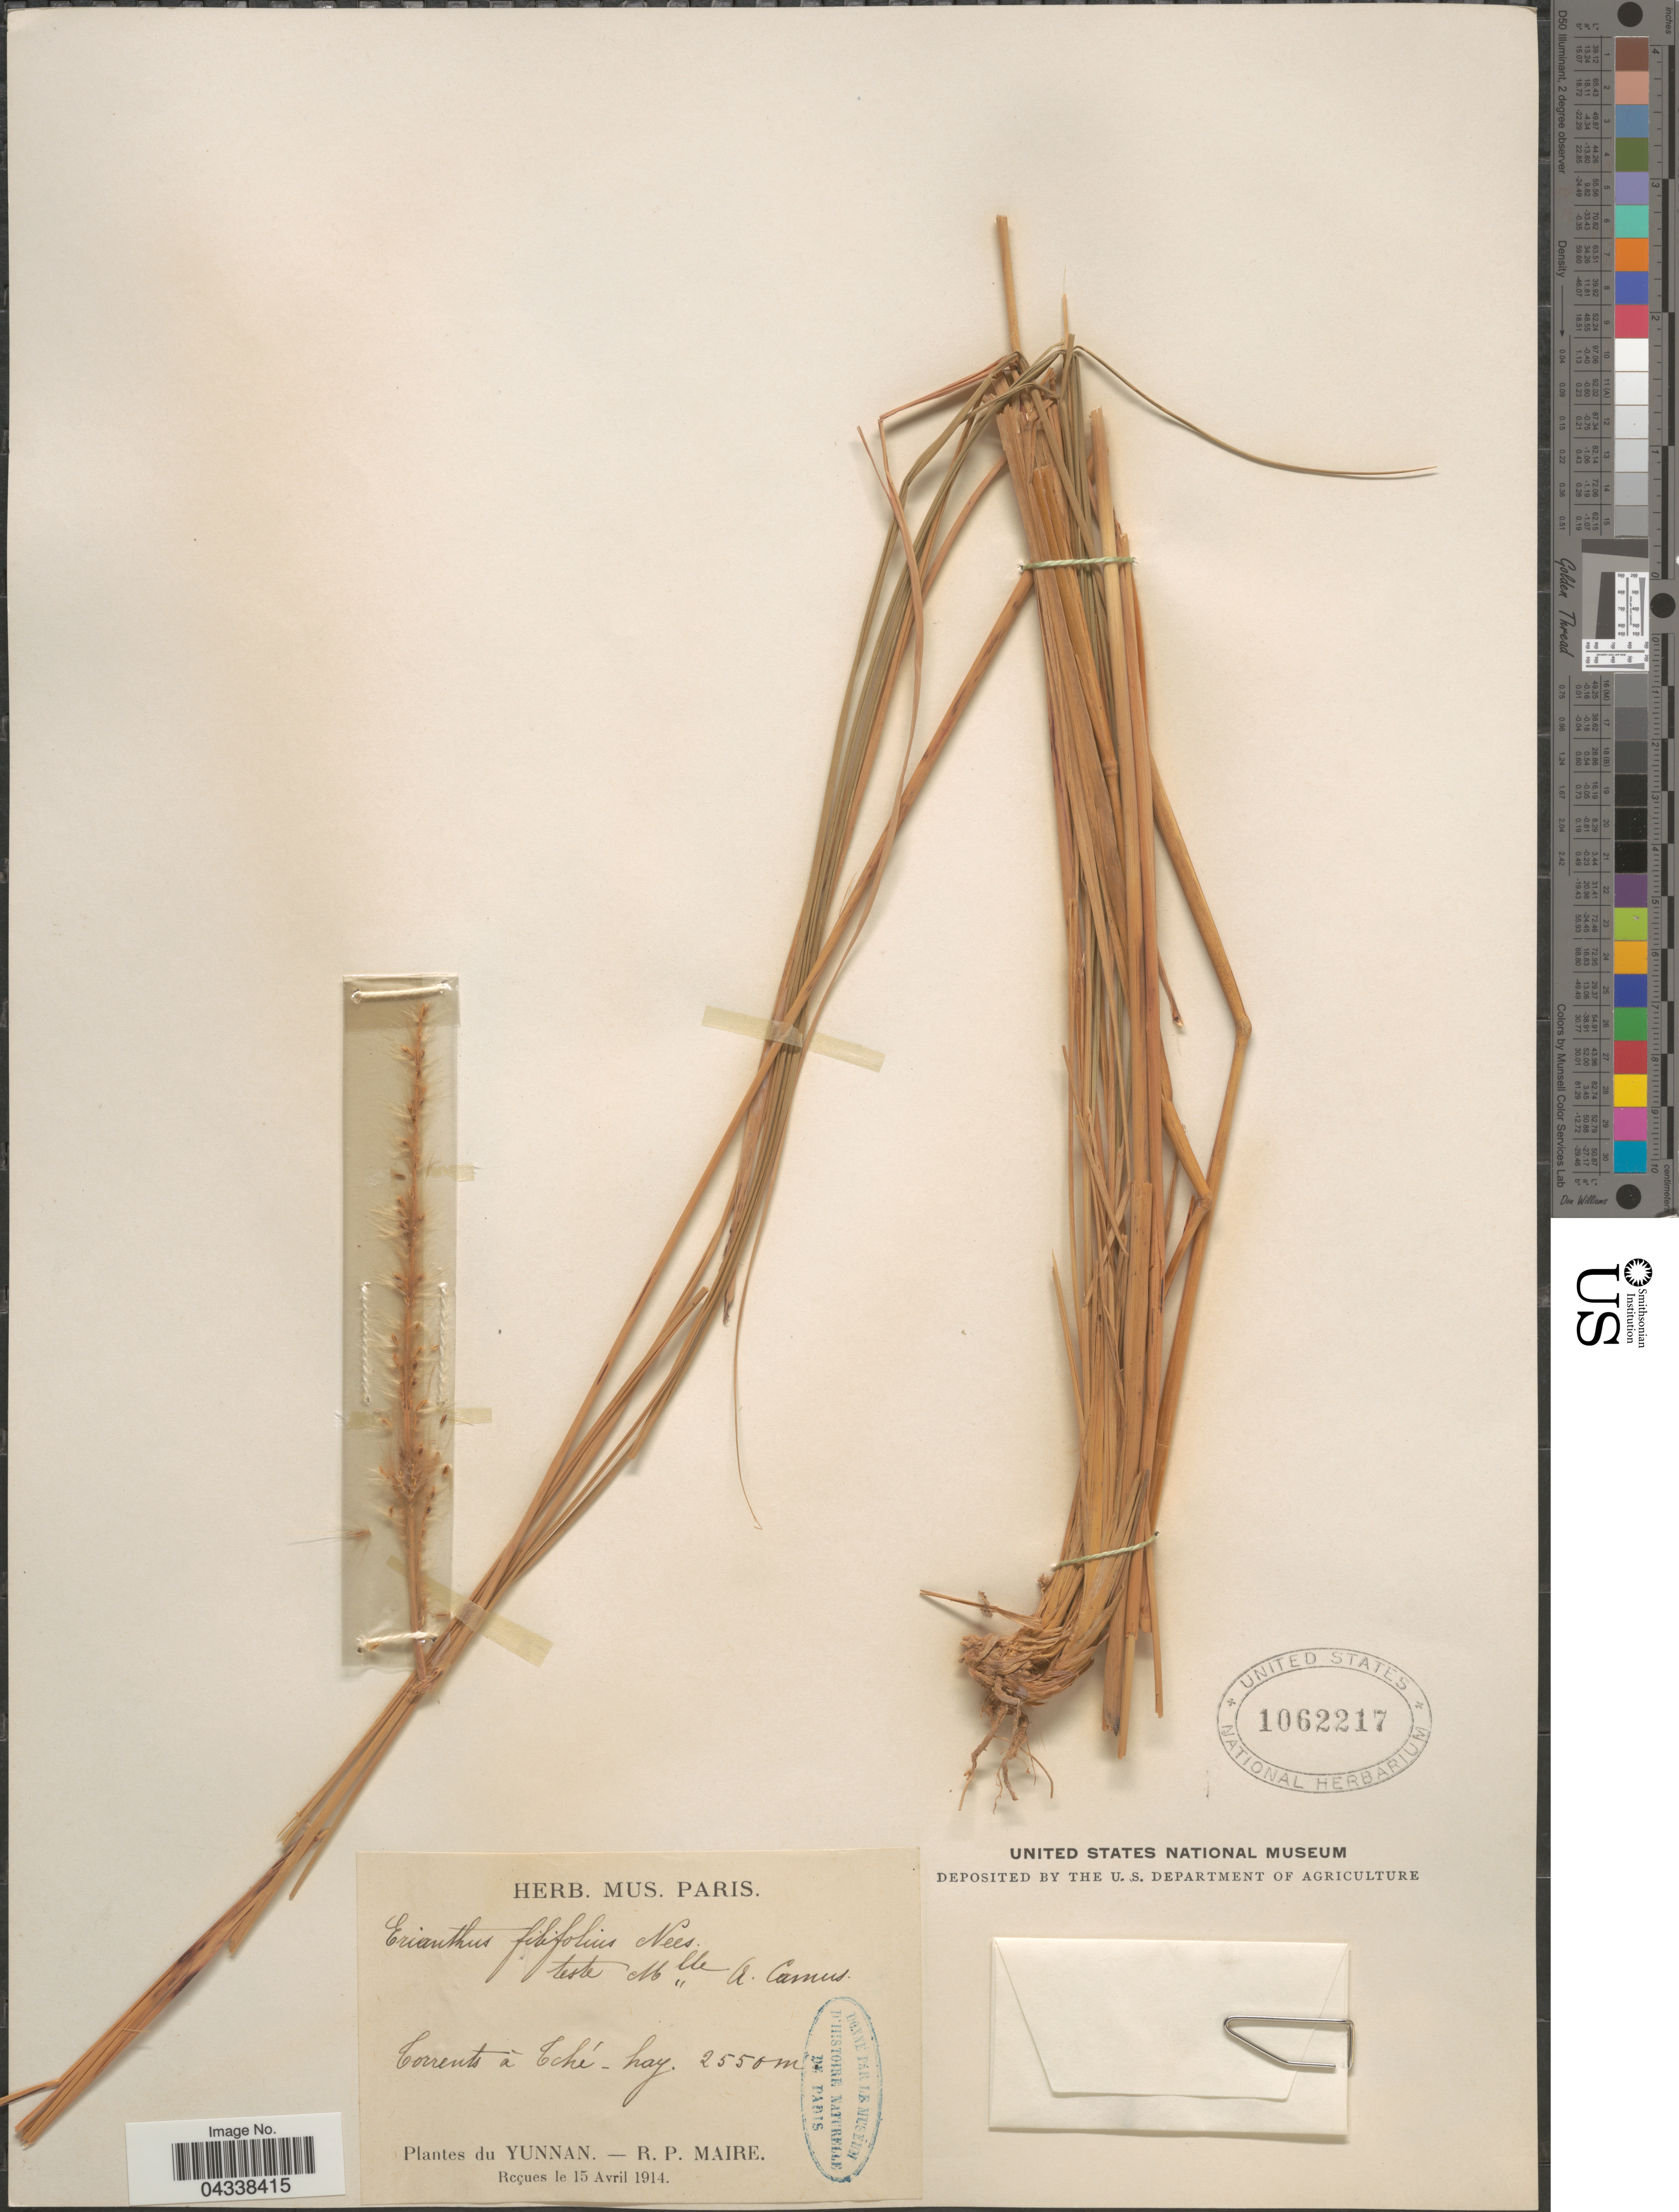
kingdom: Plantae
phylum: Tracheophyta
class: Liliopsida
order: Poales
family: Poaceae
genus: Saccharum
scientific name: Saccharum rufipilum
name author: Steud.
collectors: R.-P. Maire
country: China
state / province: Yunnan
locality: Torrents à Tché-hay.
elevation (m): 2550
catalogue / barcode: US 1062217